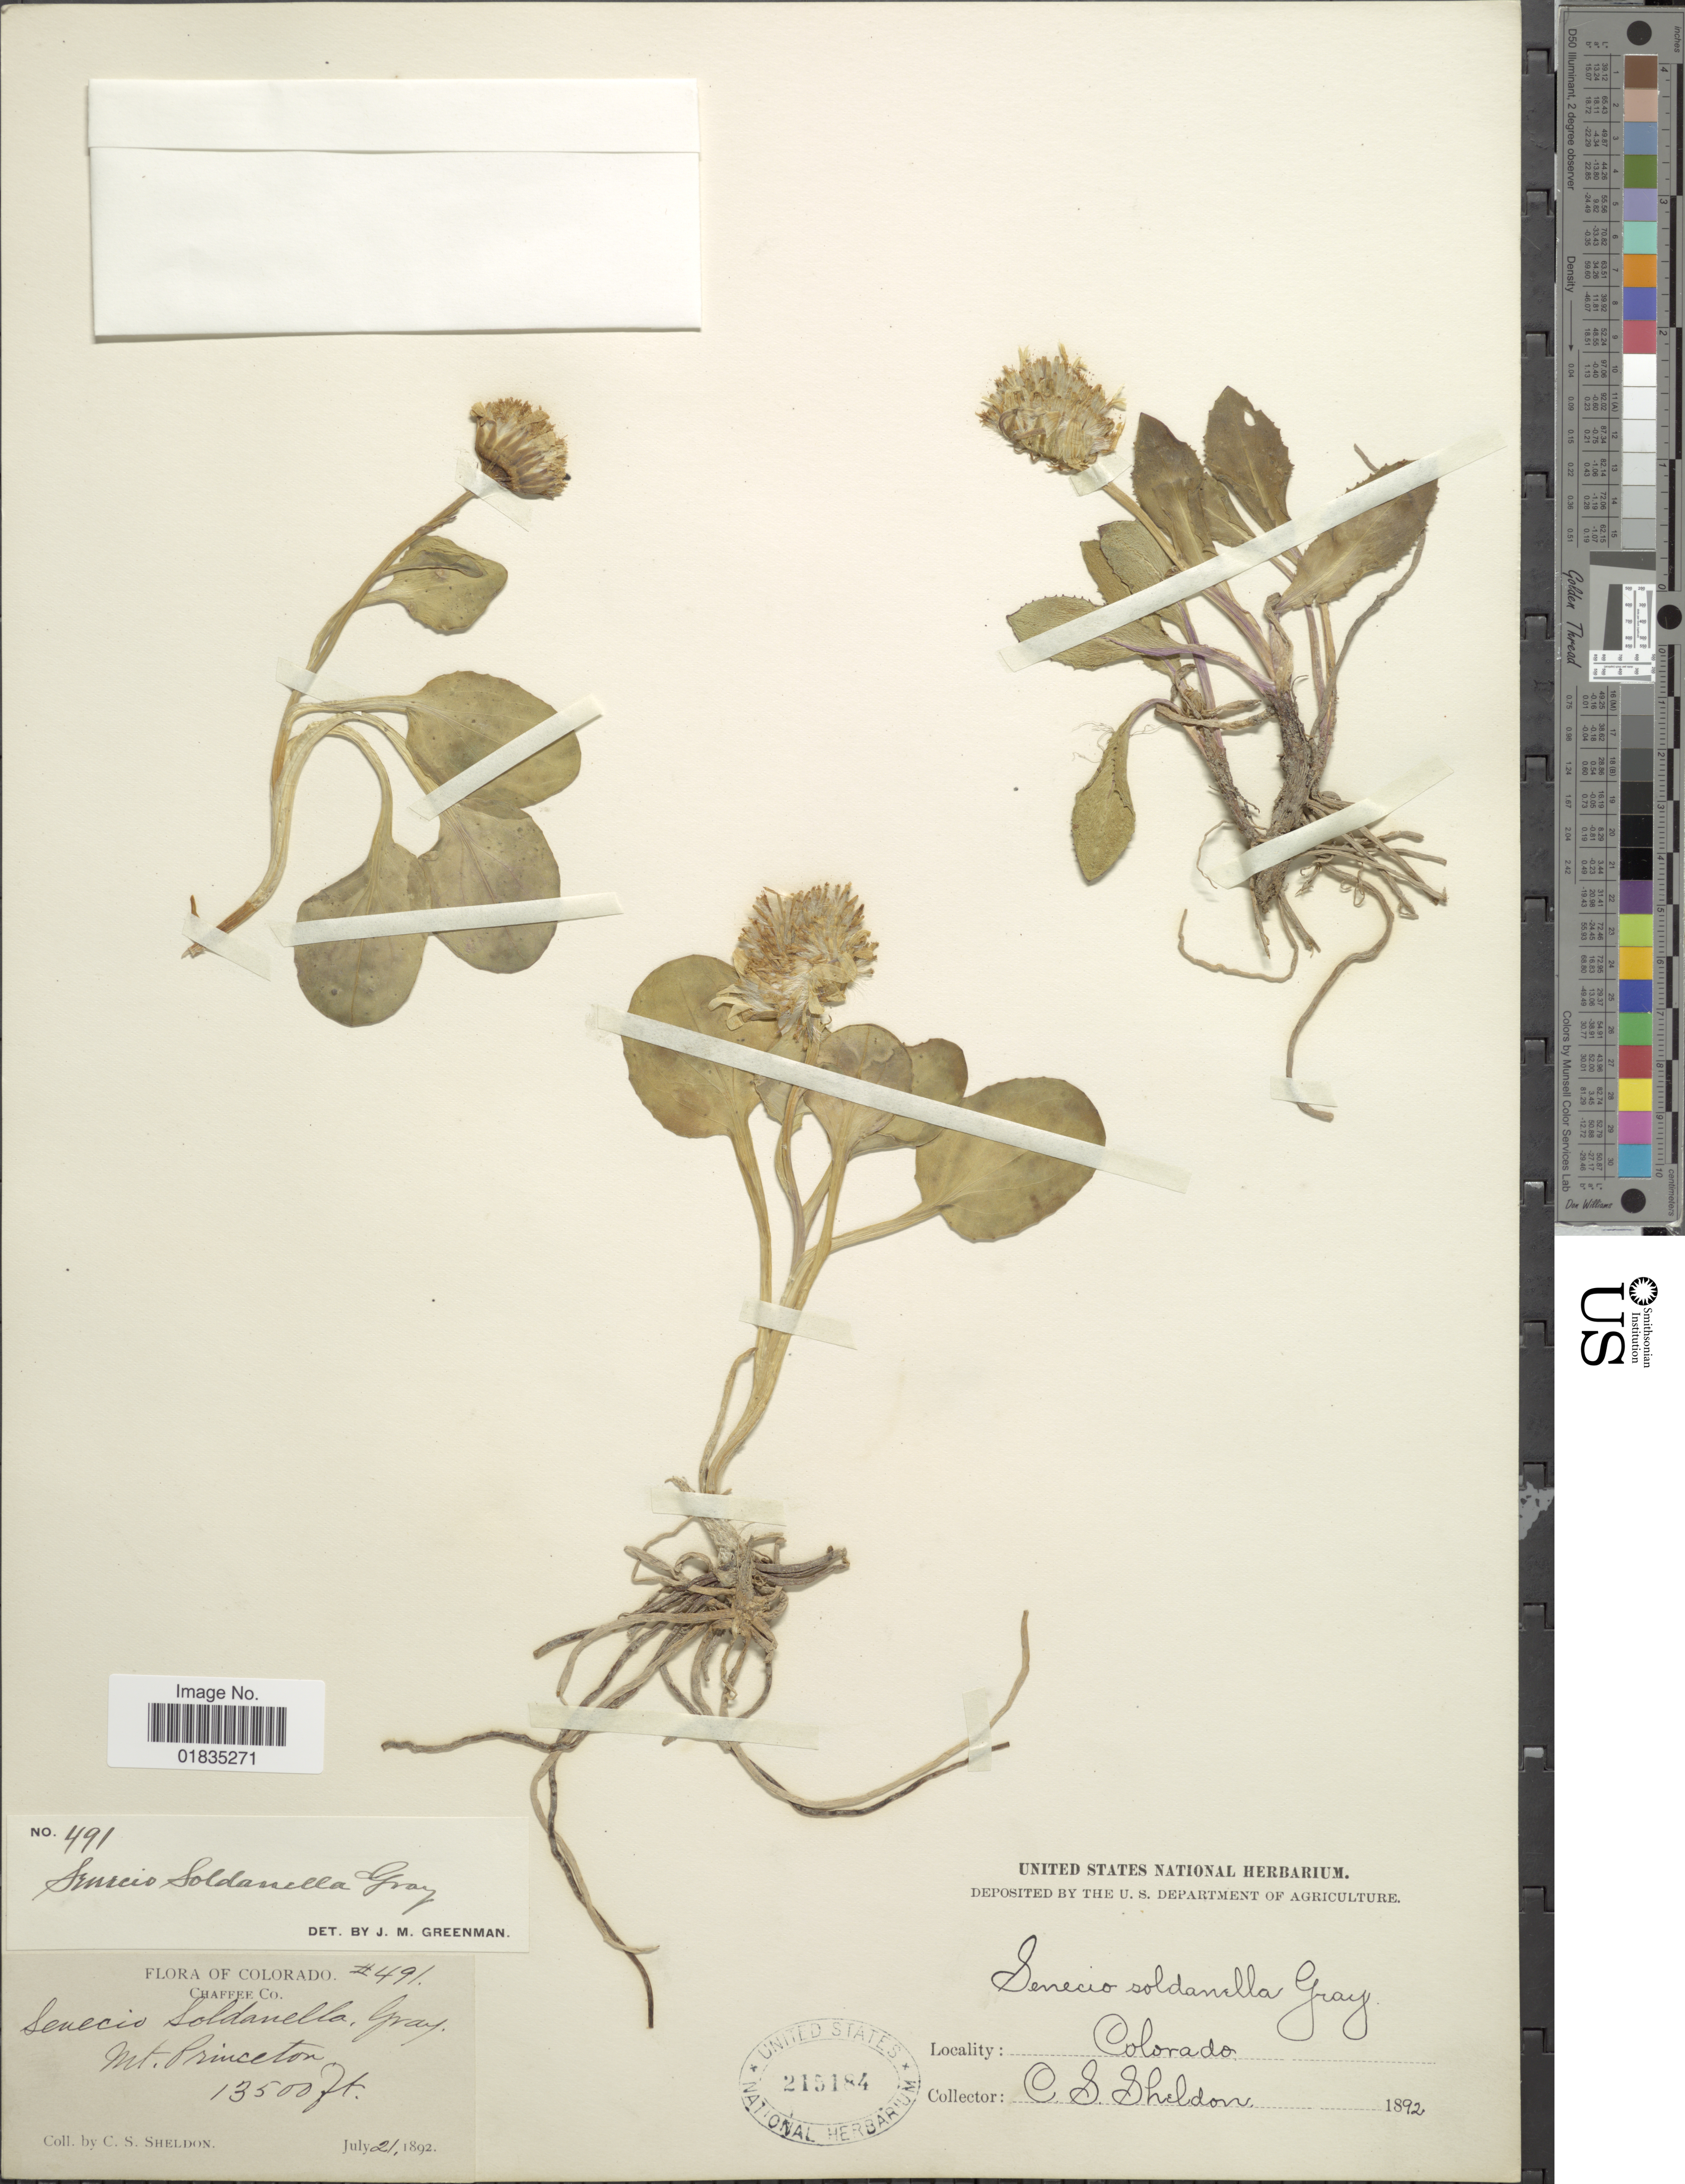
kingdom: Plantae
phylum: Tracheophyta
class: Magnoliopsida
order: Asterales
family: Asteraceae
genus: Senecio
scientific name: Senecio soldanella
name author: A. Gray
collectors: C. S. Sheldon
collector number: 491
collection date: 1892-07-21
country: United States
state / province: Colorado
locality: Chaffee Co., Mt. Princeton.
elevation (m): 4115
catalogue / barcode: US 215184